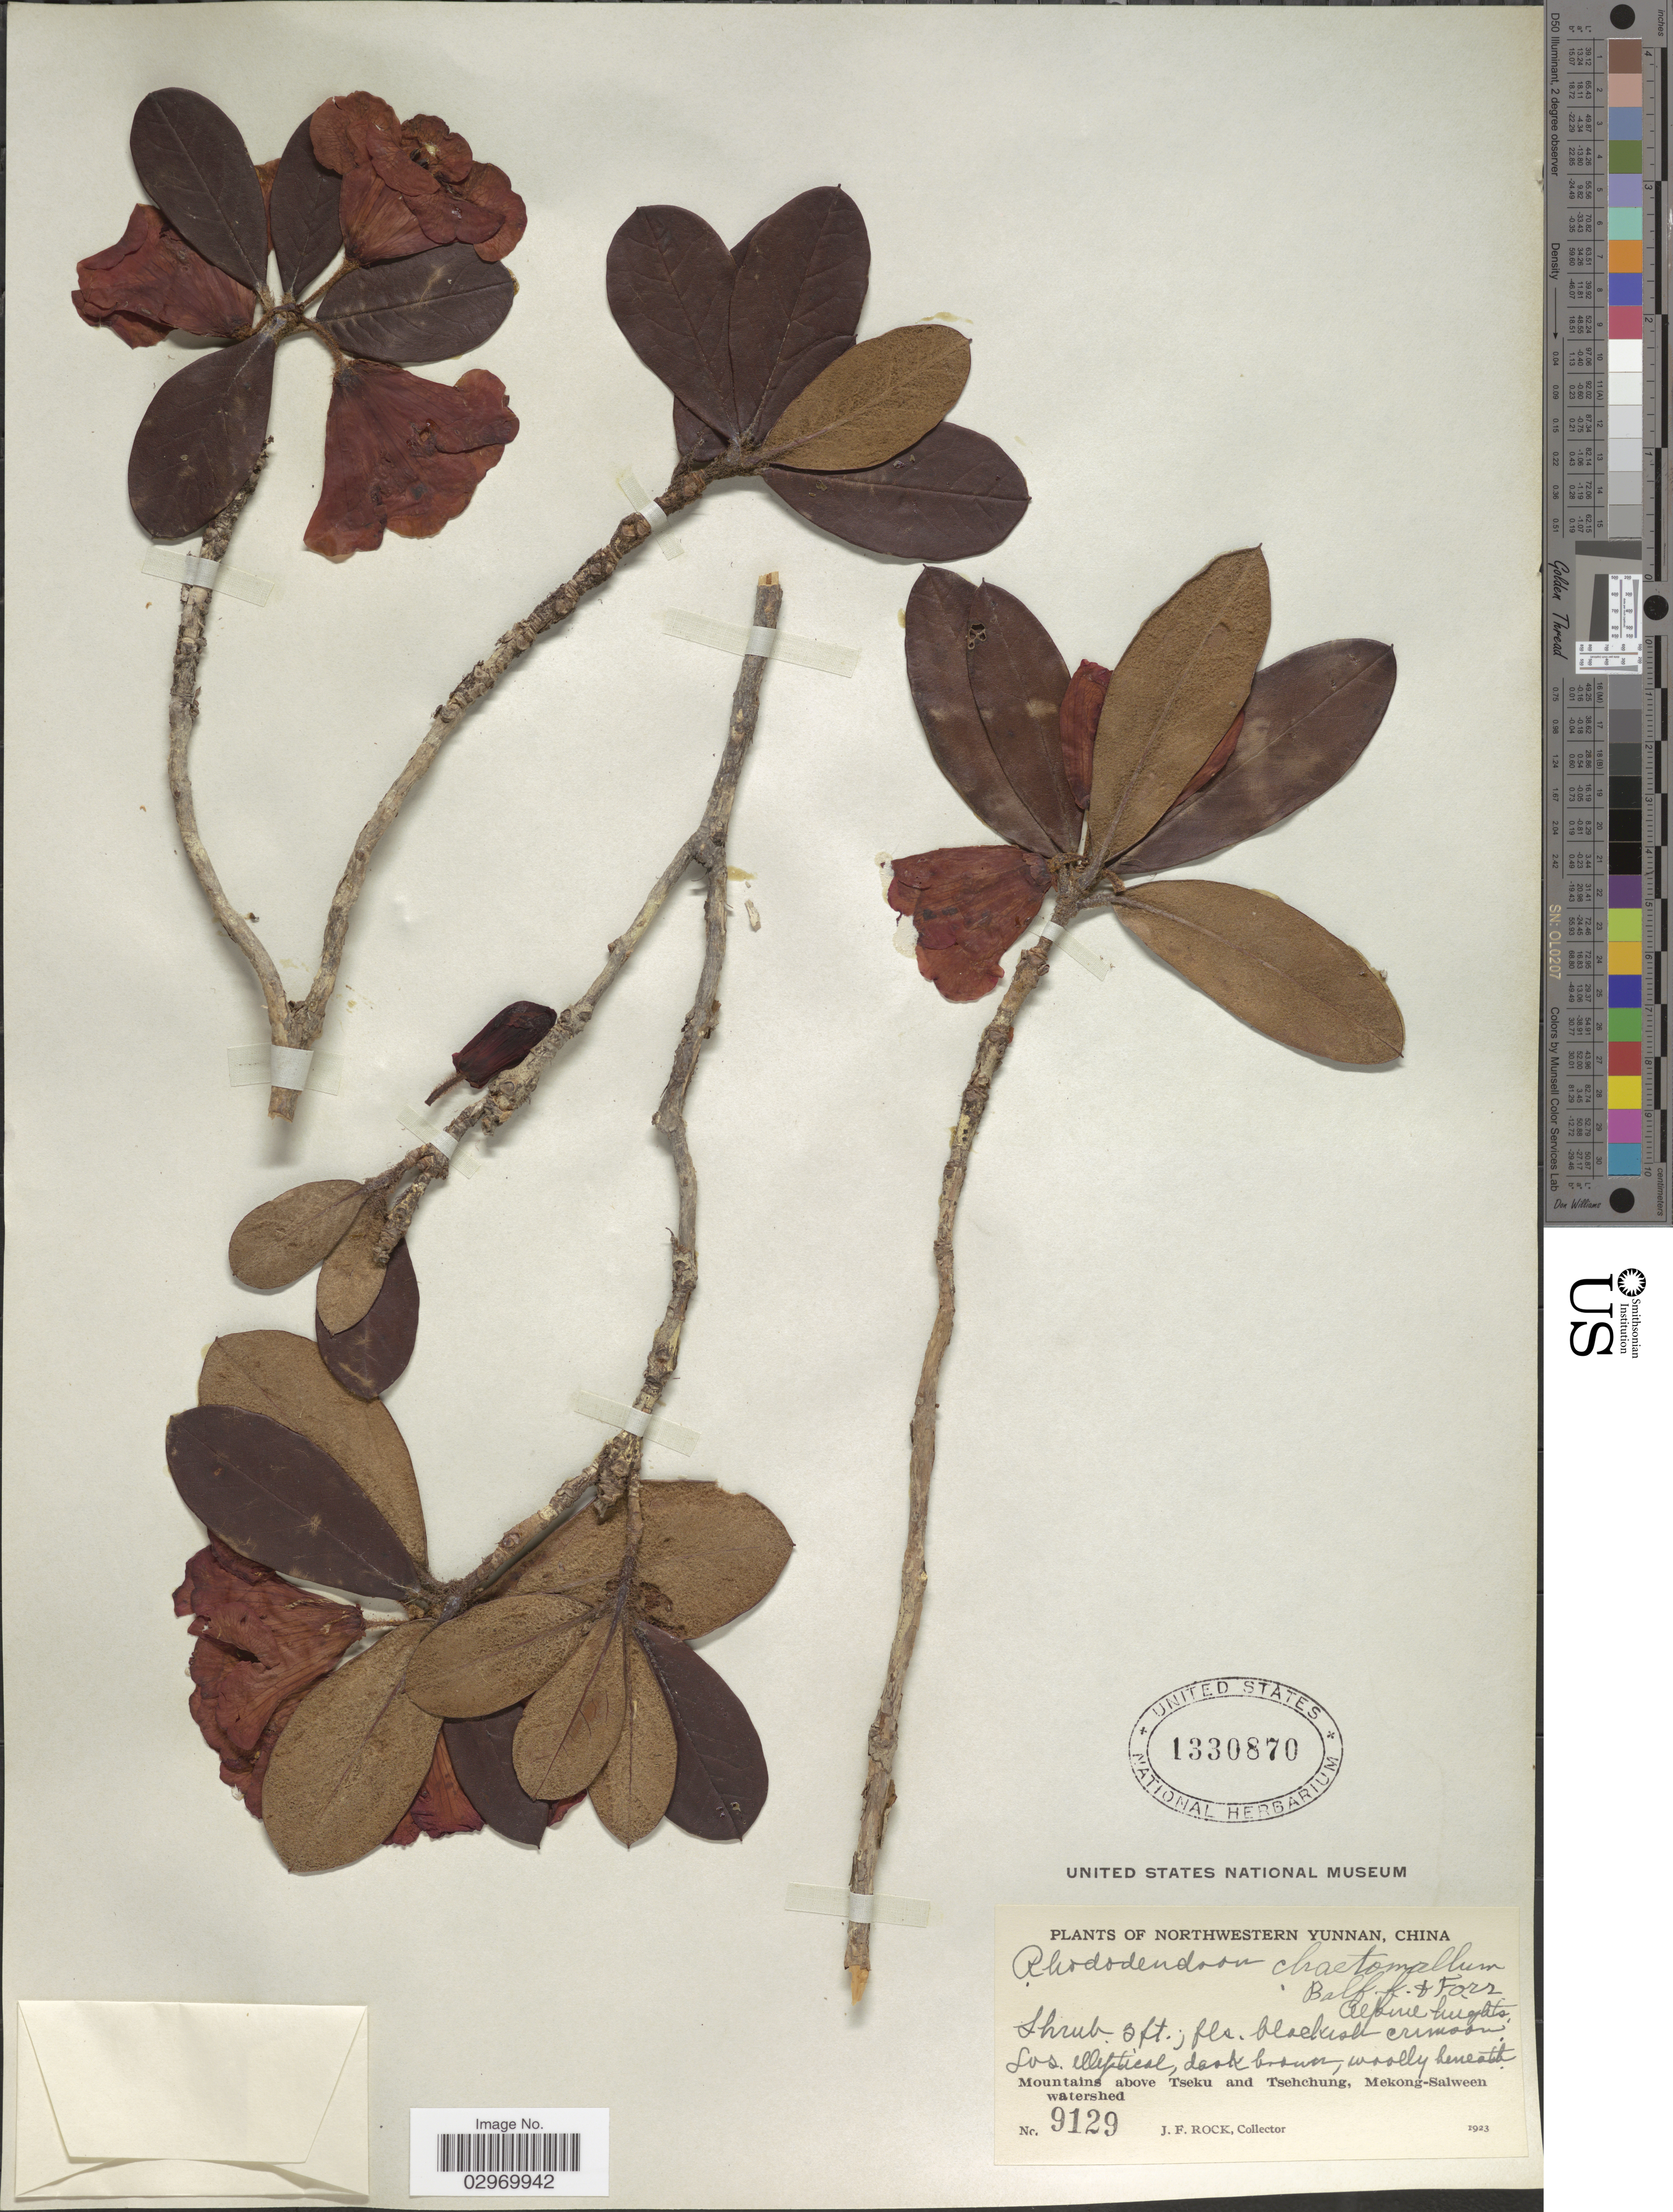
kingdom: Plantae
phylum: Tracheophyta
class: Magnoliopsida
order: Ericales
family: Ericaceae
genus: Rhododendron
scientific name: Rhododendron chaetomallum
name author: Balf. f. & Forrest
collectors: J. Rock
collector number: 9129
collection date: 1923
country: China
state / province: Yunnan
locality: Northwestern Yunnan, Mountains above Tseku and Tsehchung, Mekong Salween watershed.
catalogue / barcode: US 1330870